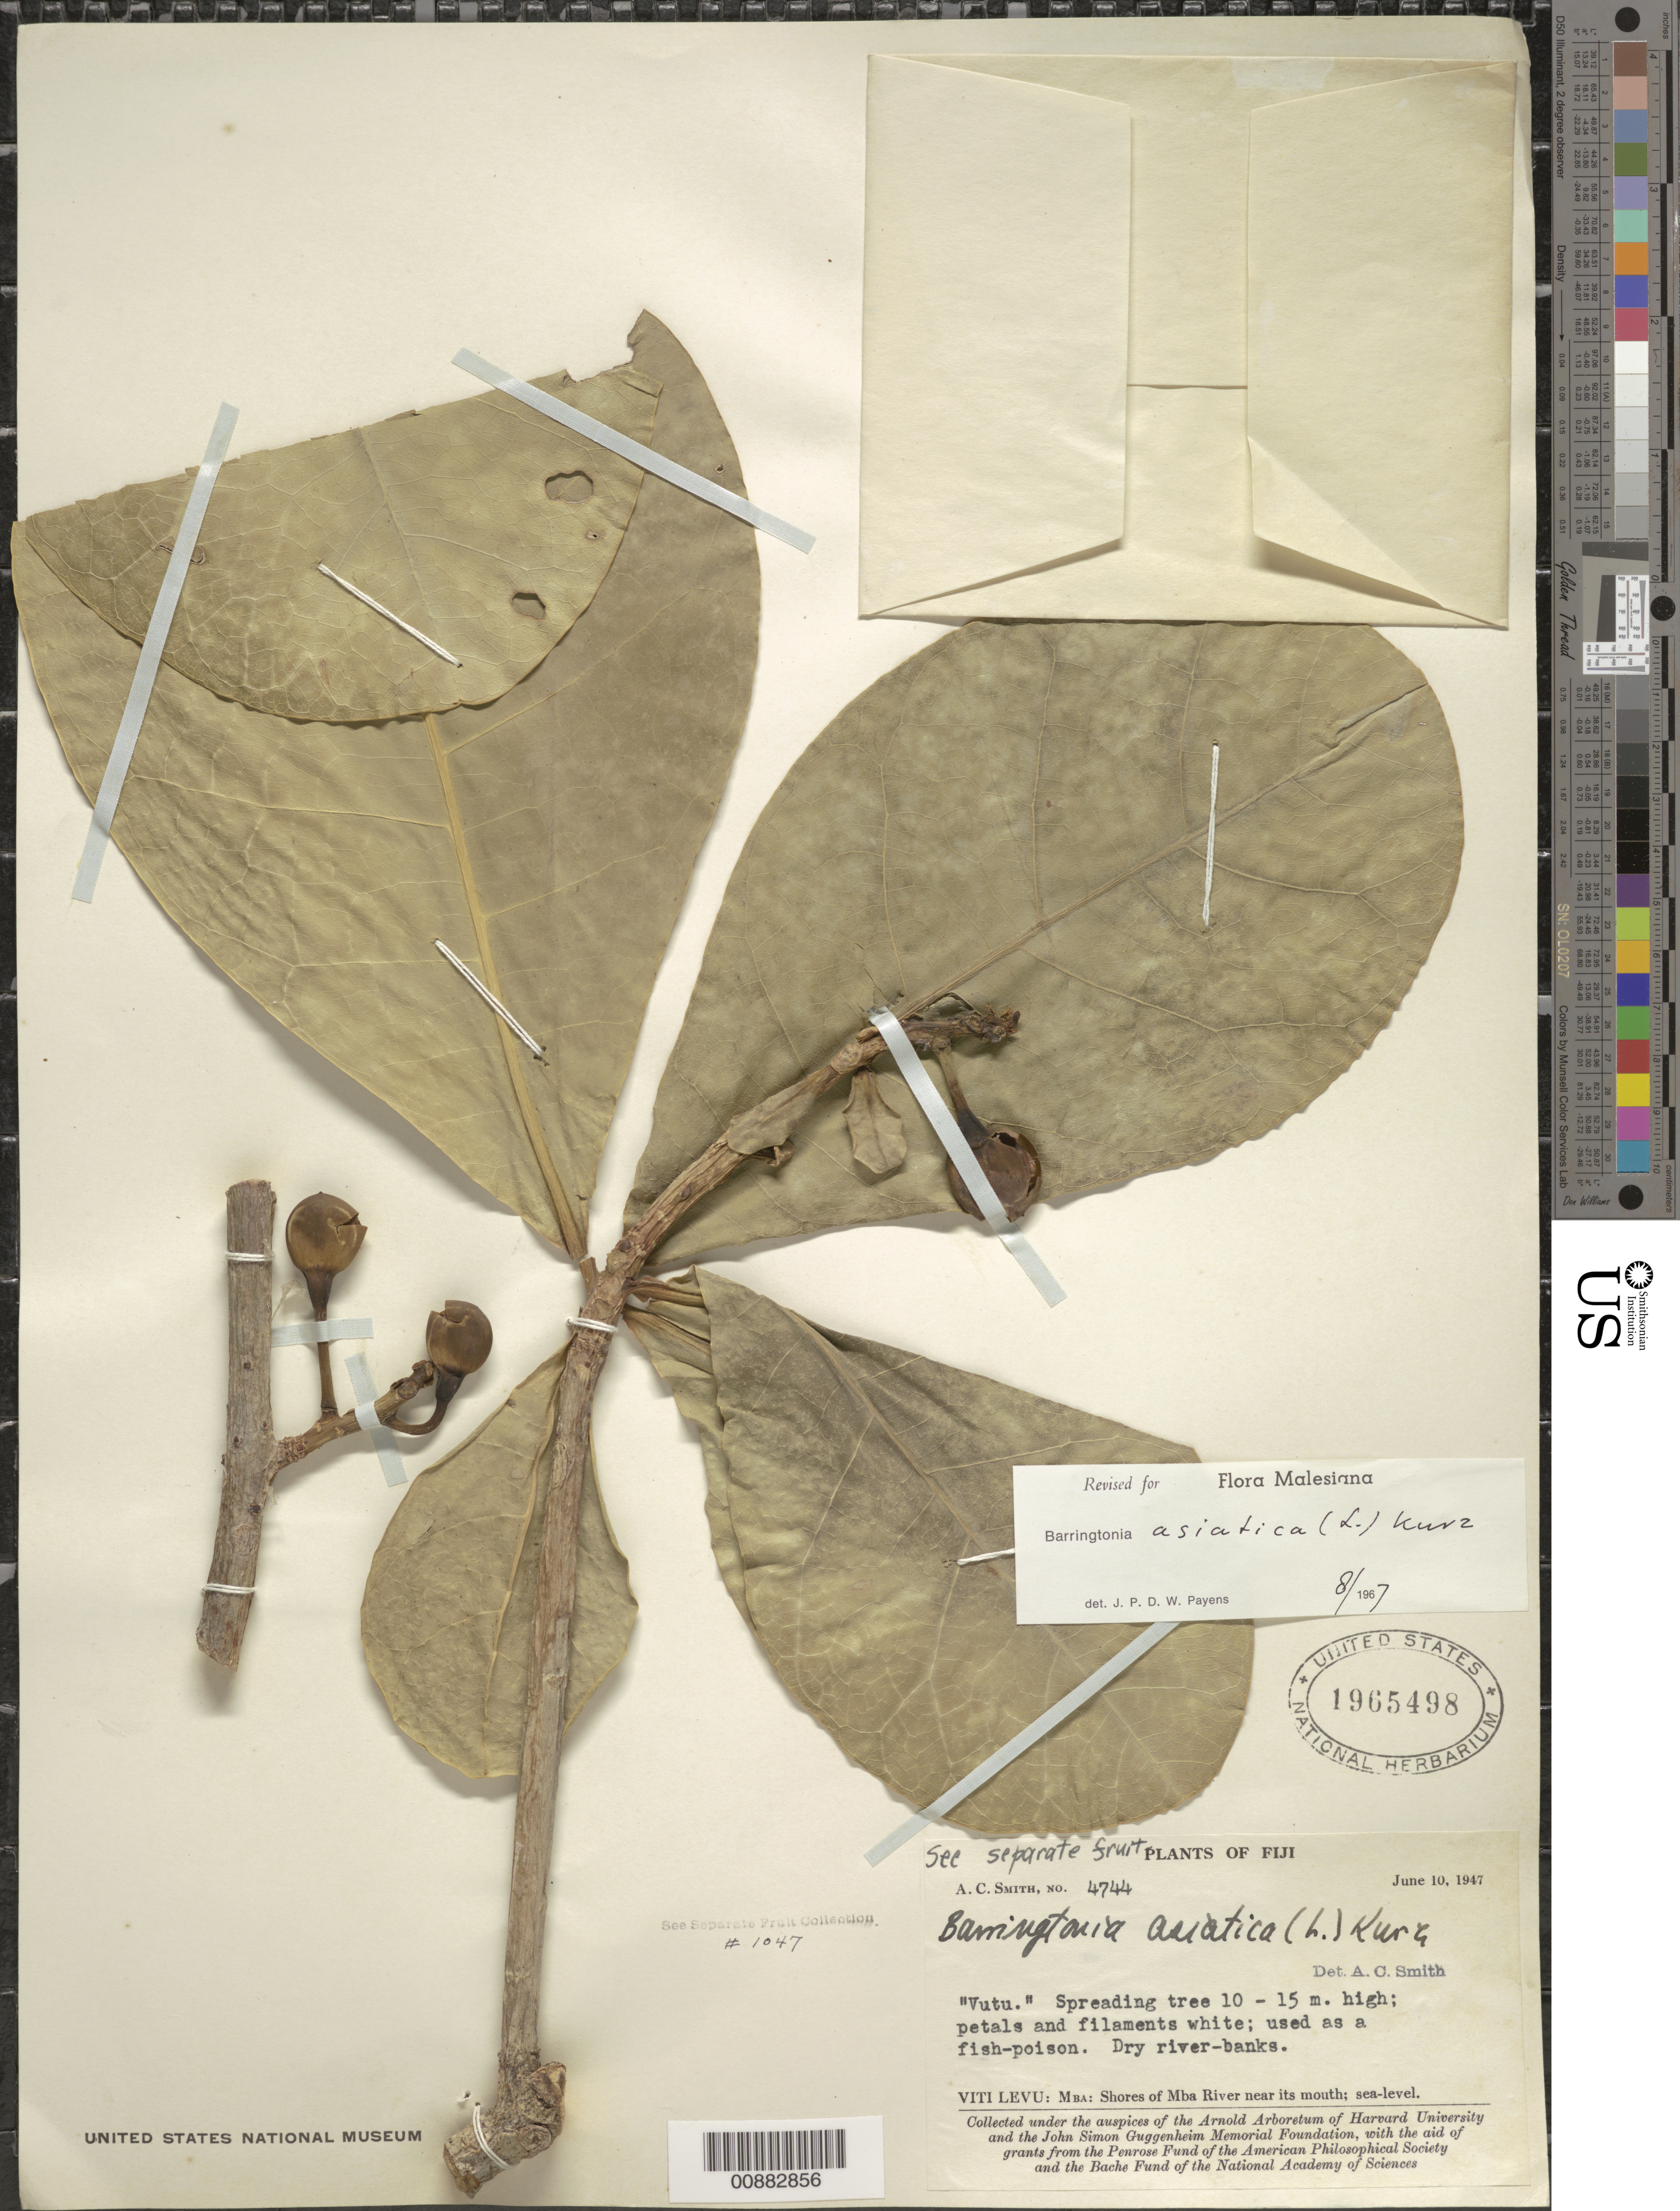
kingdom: Plantae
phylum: Tracheophyta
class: Magnoliopsida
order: Ericales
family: Lecythidaceae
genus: Barringtonia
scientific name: Barringtonia asiatica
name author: (L.) Kurz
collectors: C. A. Smith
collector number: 4744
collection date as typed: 10 Jun 1947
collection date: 1947-06-10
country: Fiji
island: Viti Levu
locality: MBA: Shores of MBA River near its mouth.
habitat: Dry river banks.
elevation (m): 0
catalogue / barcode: US 1965498